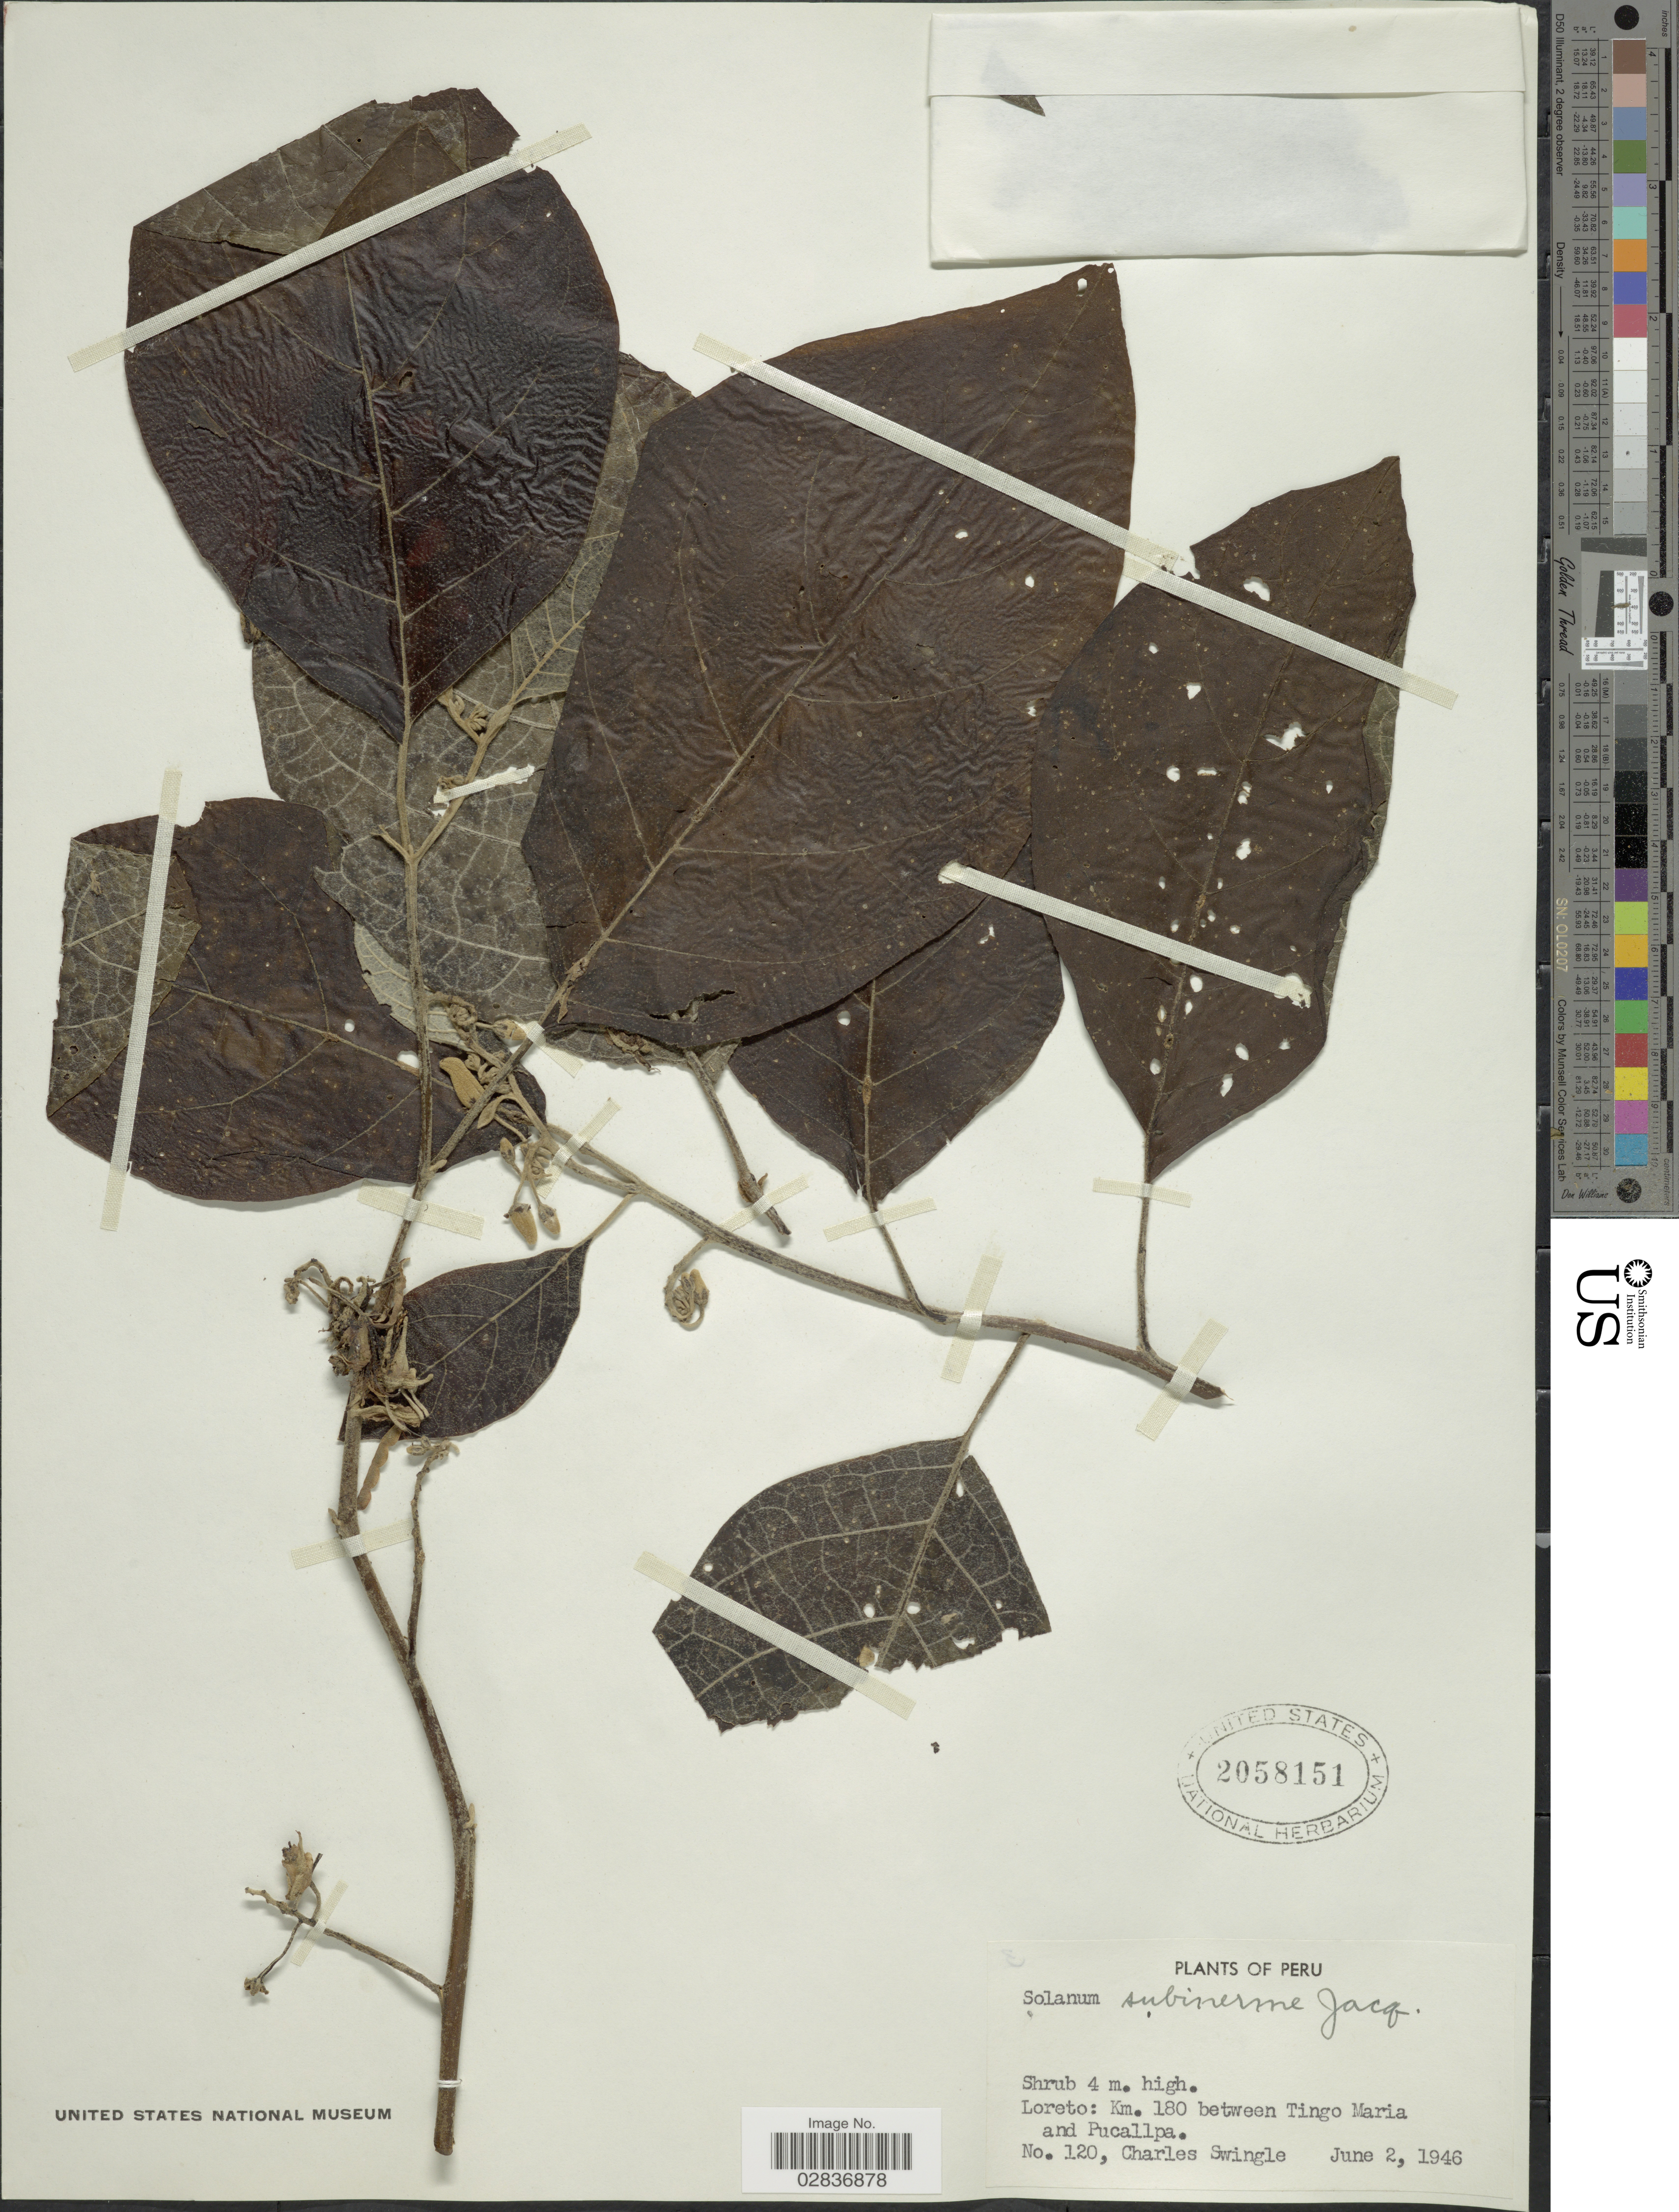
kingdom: Plantae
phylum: Tracheophyta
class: Magnoliopsida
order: Solanales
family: Solanaceae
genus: Solanum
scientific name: Solanum subinerme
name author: Jacq.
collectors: C. Swingle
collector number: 120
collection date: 1946-06-02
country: Peru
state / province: Loreto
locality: Km. 180 between Tingo Maria and Pucallpa.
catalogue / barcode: US 2058151